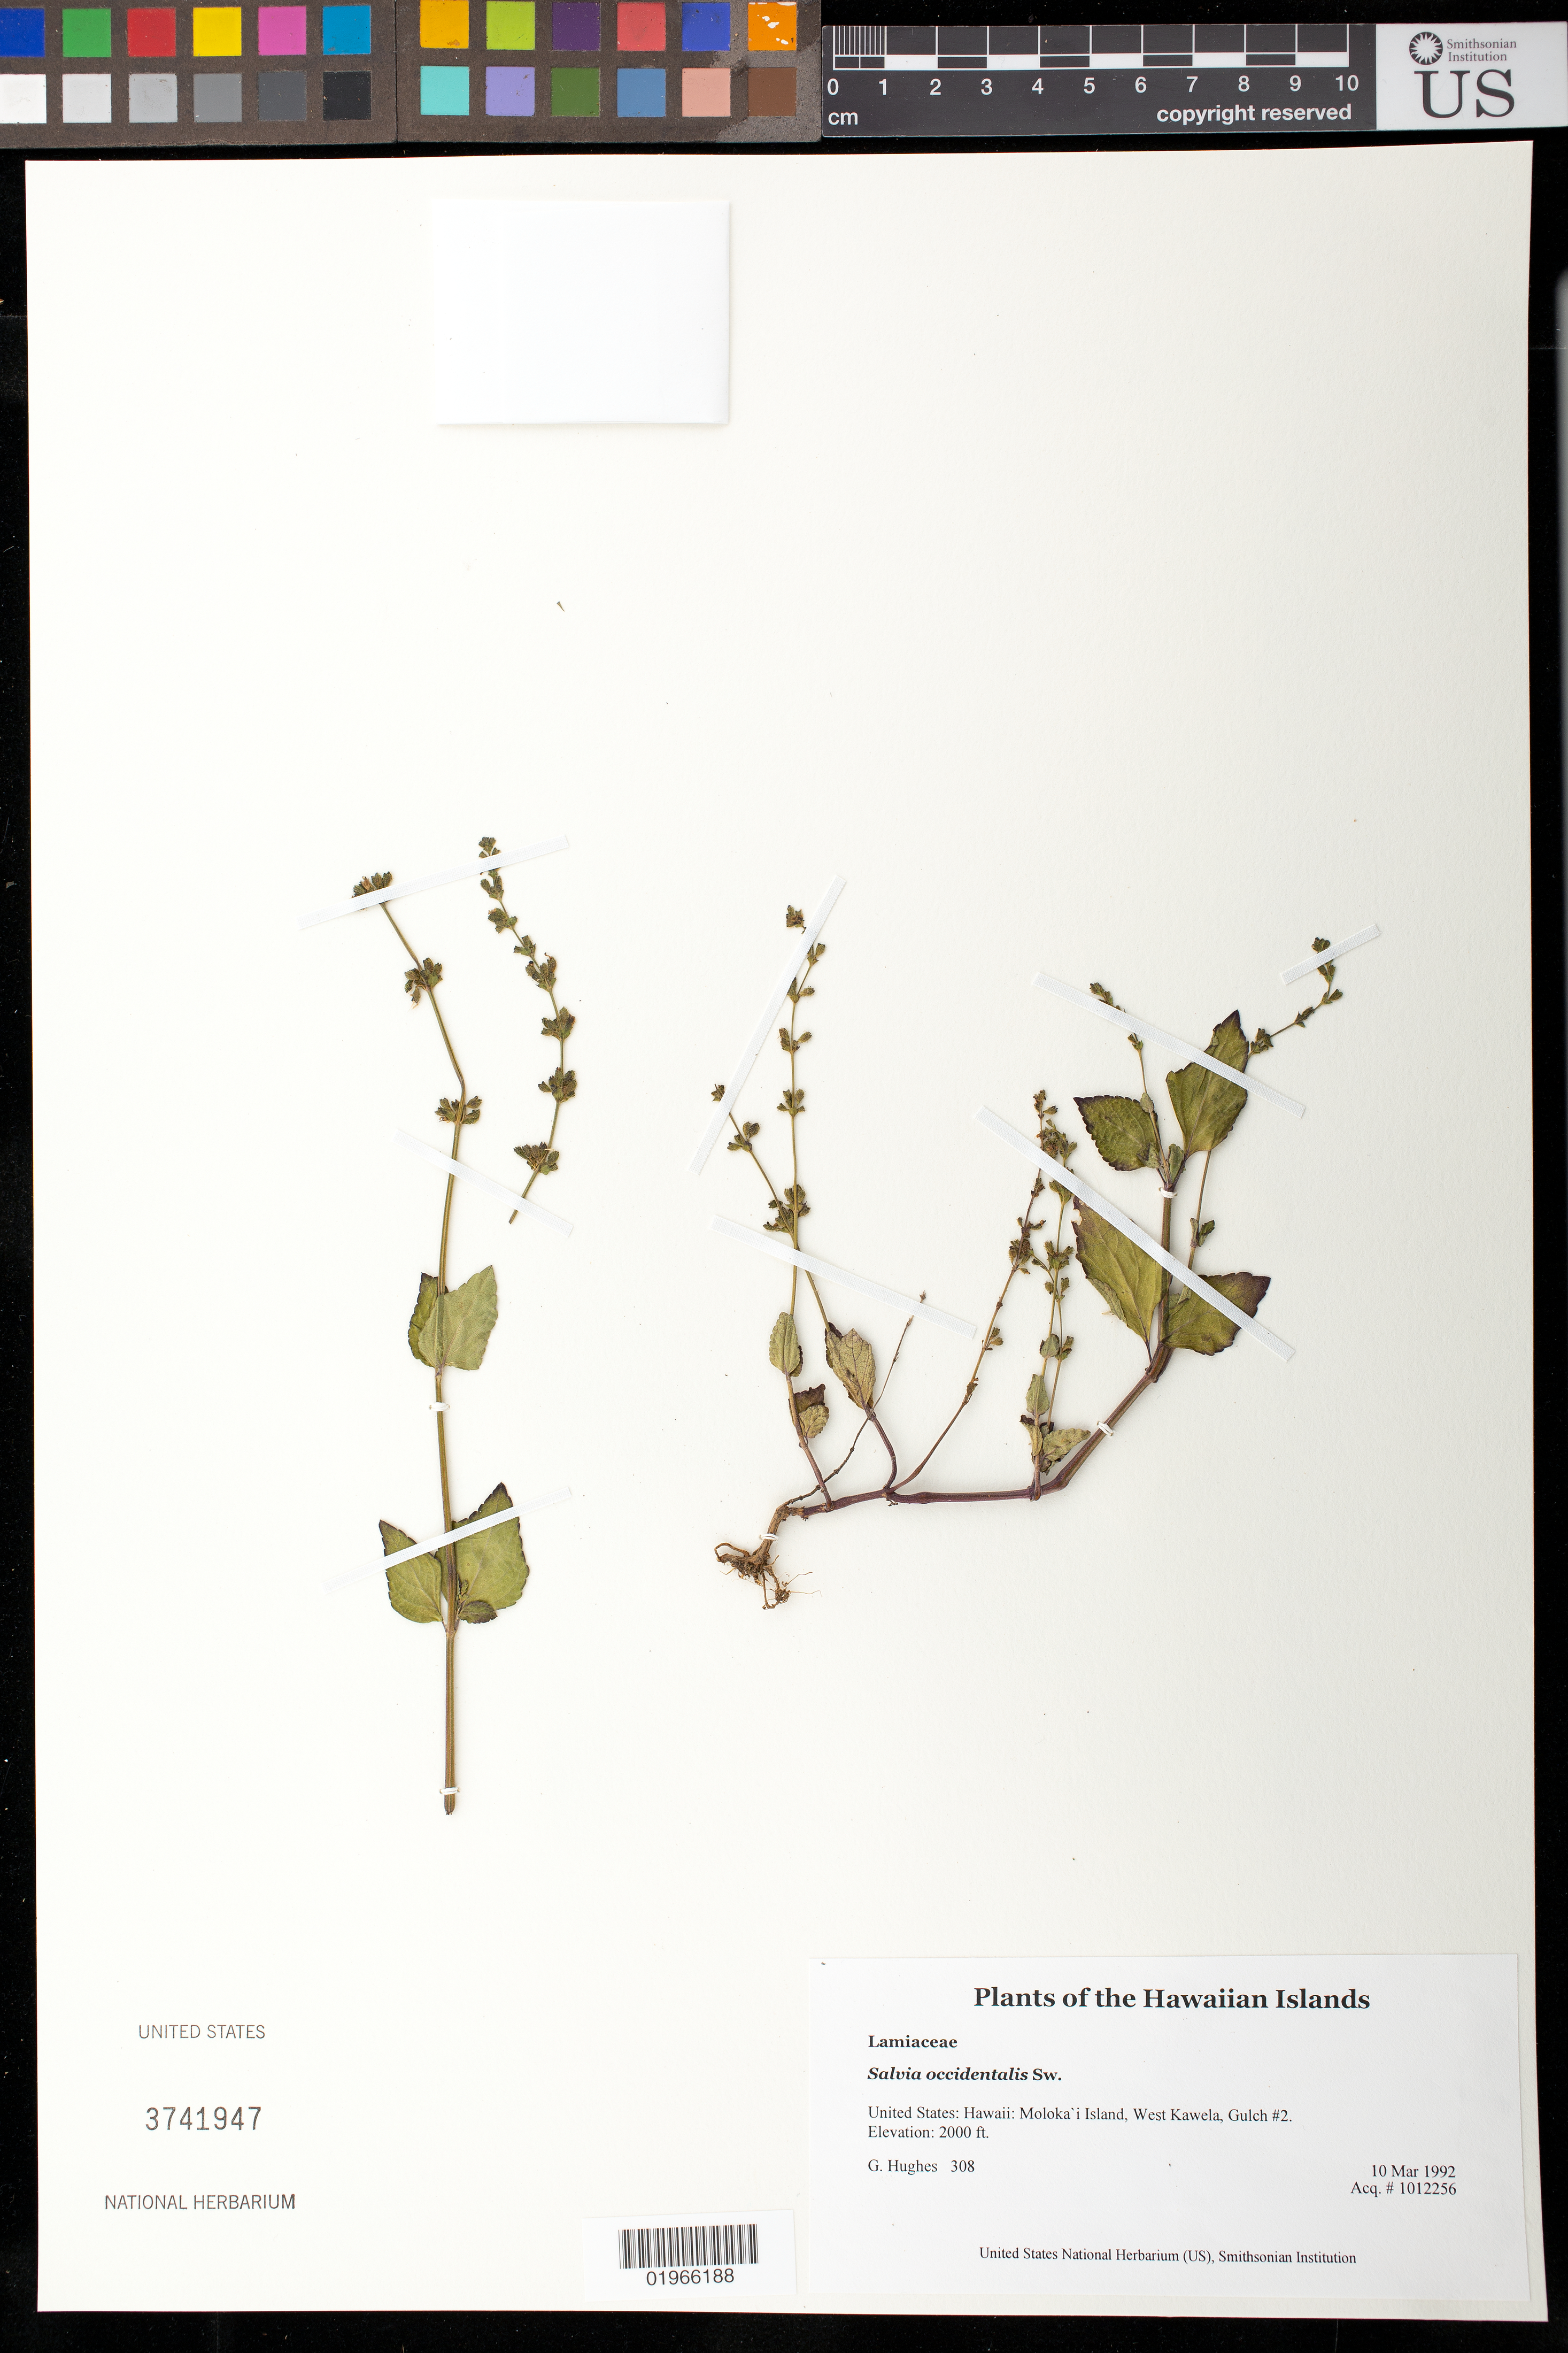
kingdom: Plantae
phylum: Tracheophyta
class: Magnoliopsida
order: Lamiales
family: Lamiaceae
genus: Salvia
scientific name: Salvia occidentalis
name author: Sw.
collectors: G. Hughes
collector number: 308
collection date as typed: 3-10-92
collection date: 1992-03-10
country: United States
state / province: Hawaii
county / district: Maui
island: Moloka'i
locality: West Kawela, Gulch #2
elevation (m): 610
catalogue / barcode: US 3741947